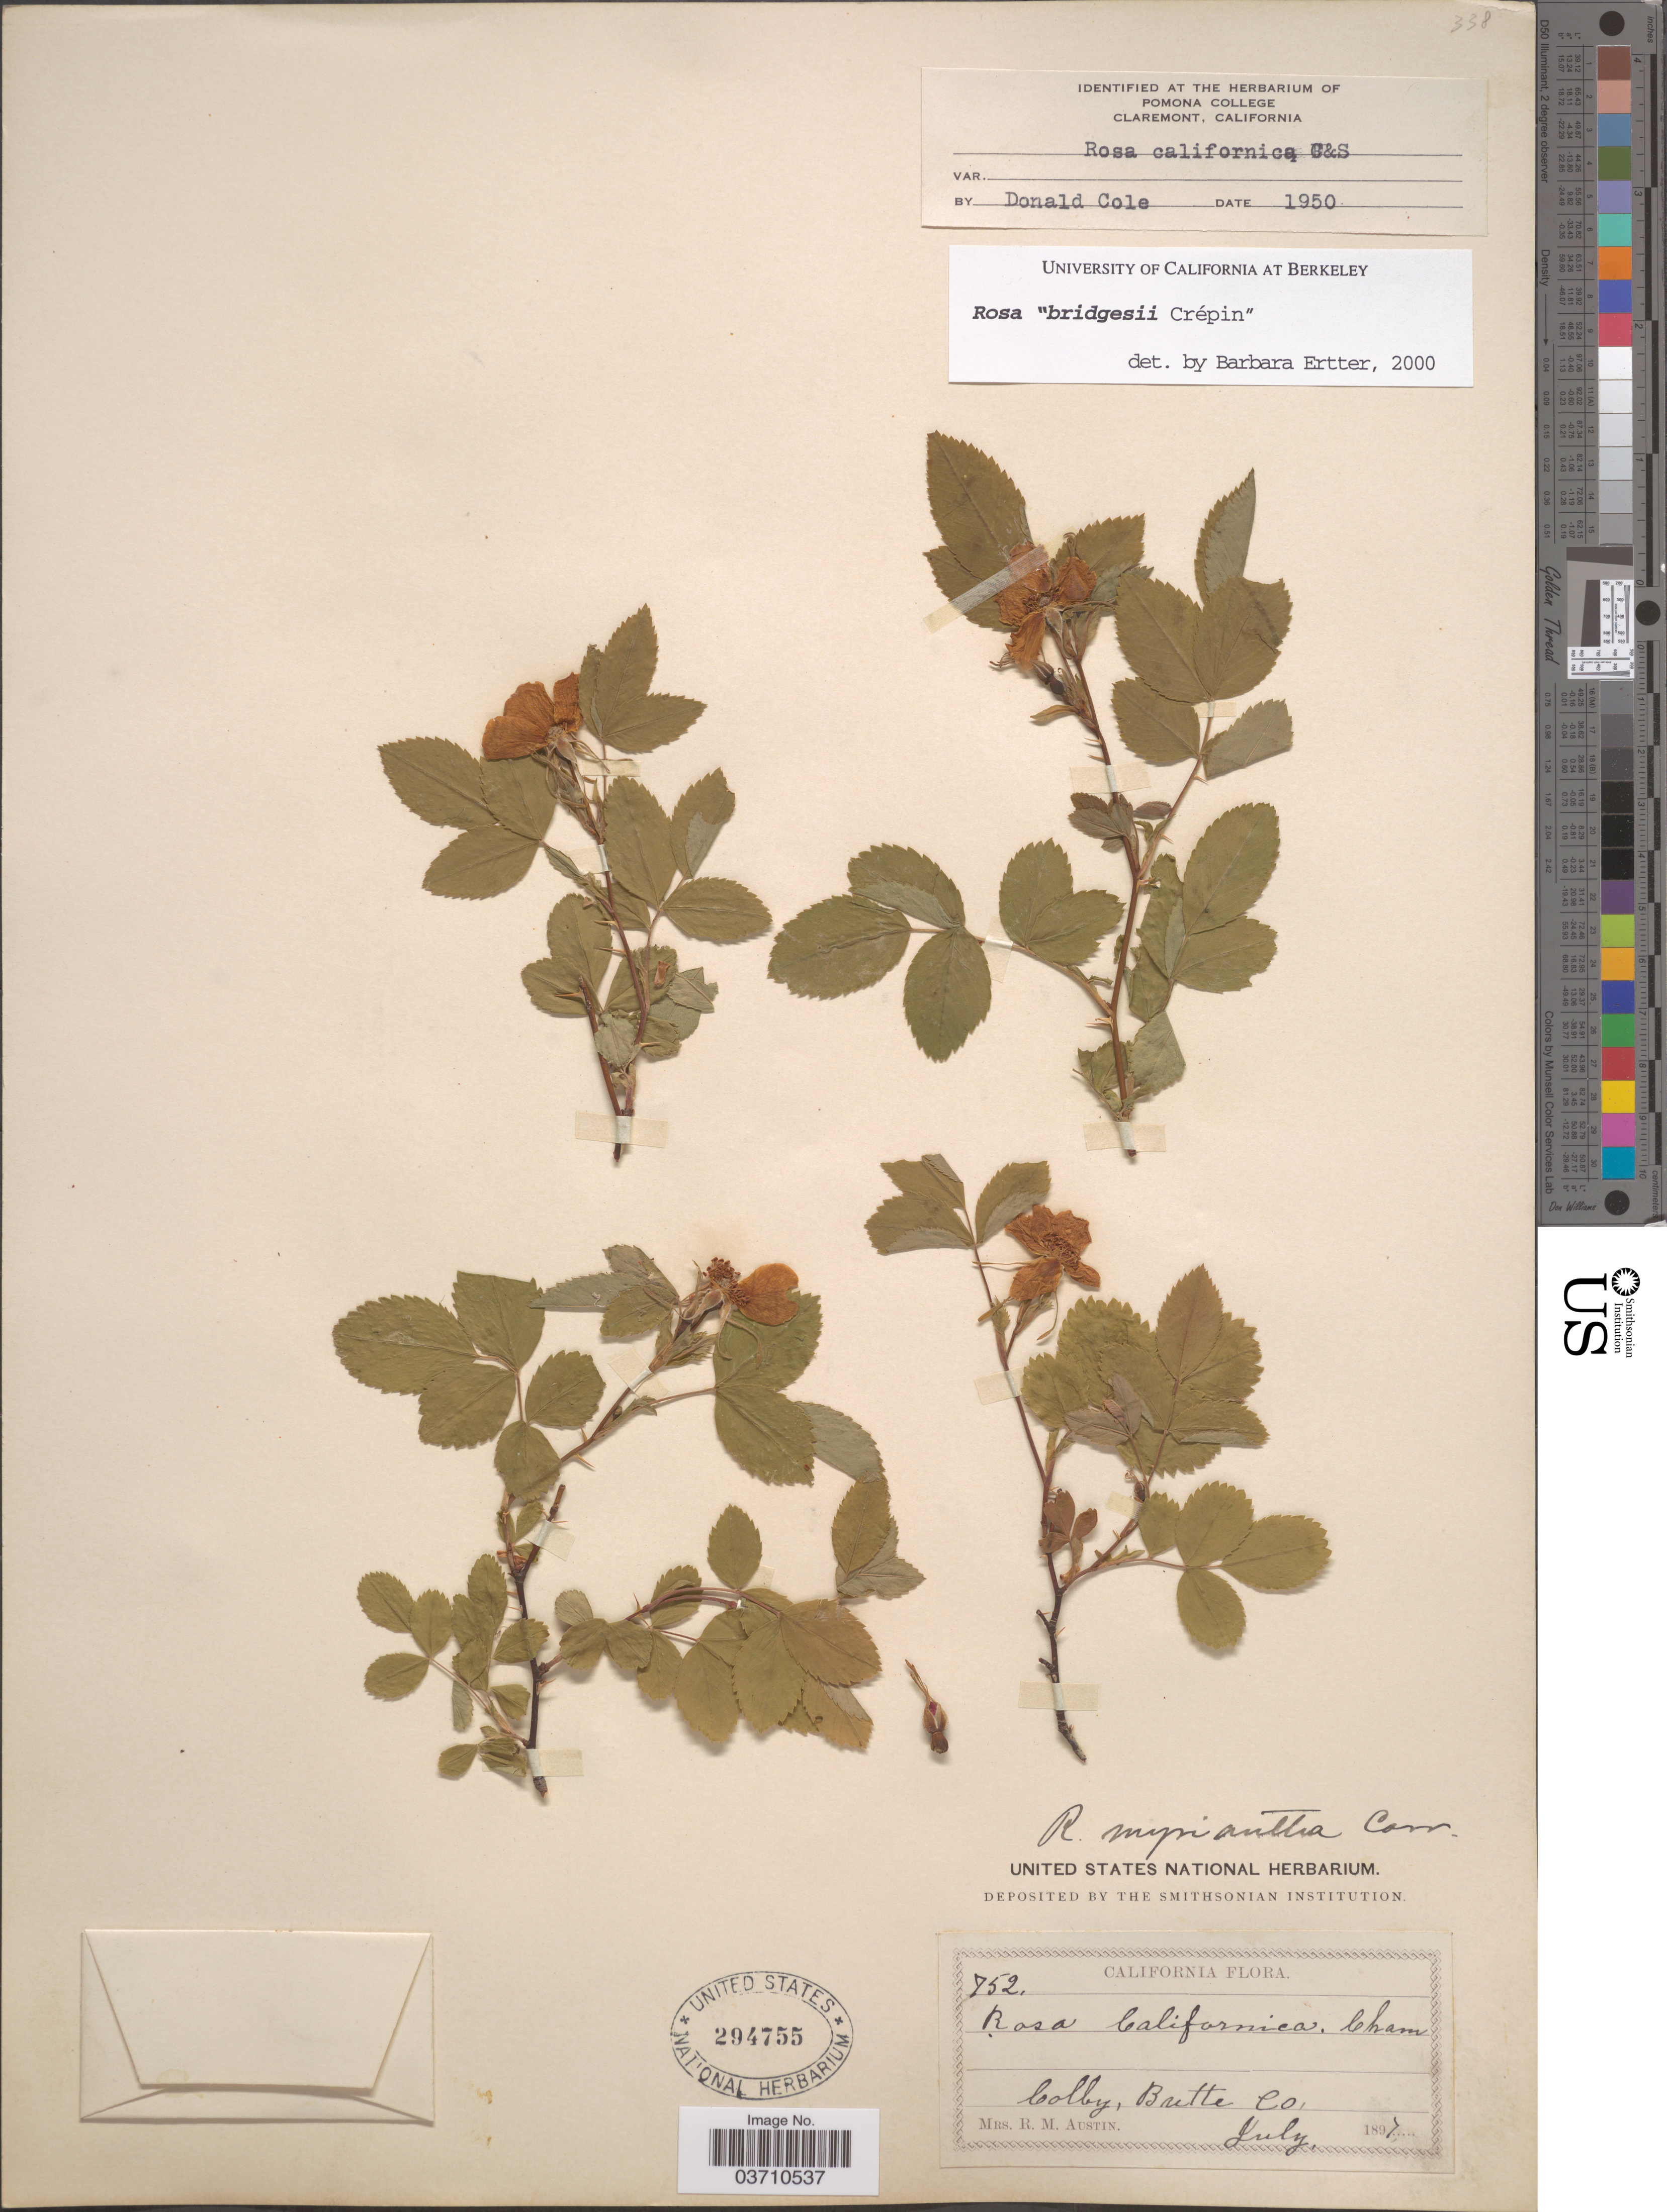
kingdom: Plantae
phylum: Tracheophyta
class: Magnoliopsida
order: Rosales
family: Rosaceae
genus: Rosa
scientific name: Rosa bridgesii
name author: Crép. ex Rydb.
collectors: R. Austin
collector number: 752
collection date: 1897-07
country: United States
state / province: California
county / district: Butte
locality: Colby, Butte Co.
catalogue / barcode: US 294755